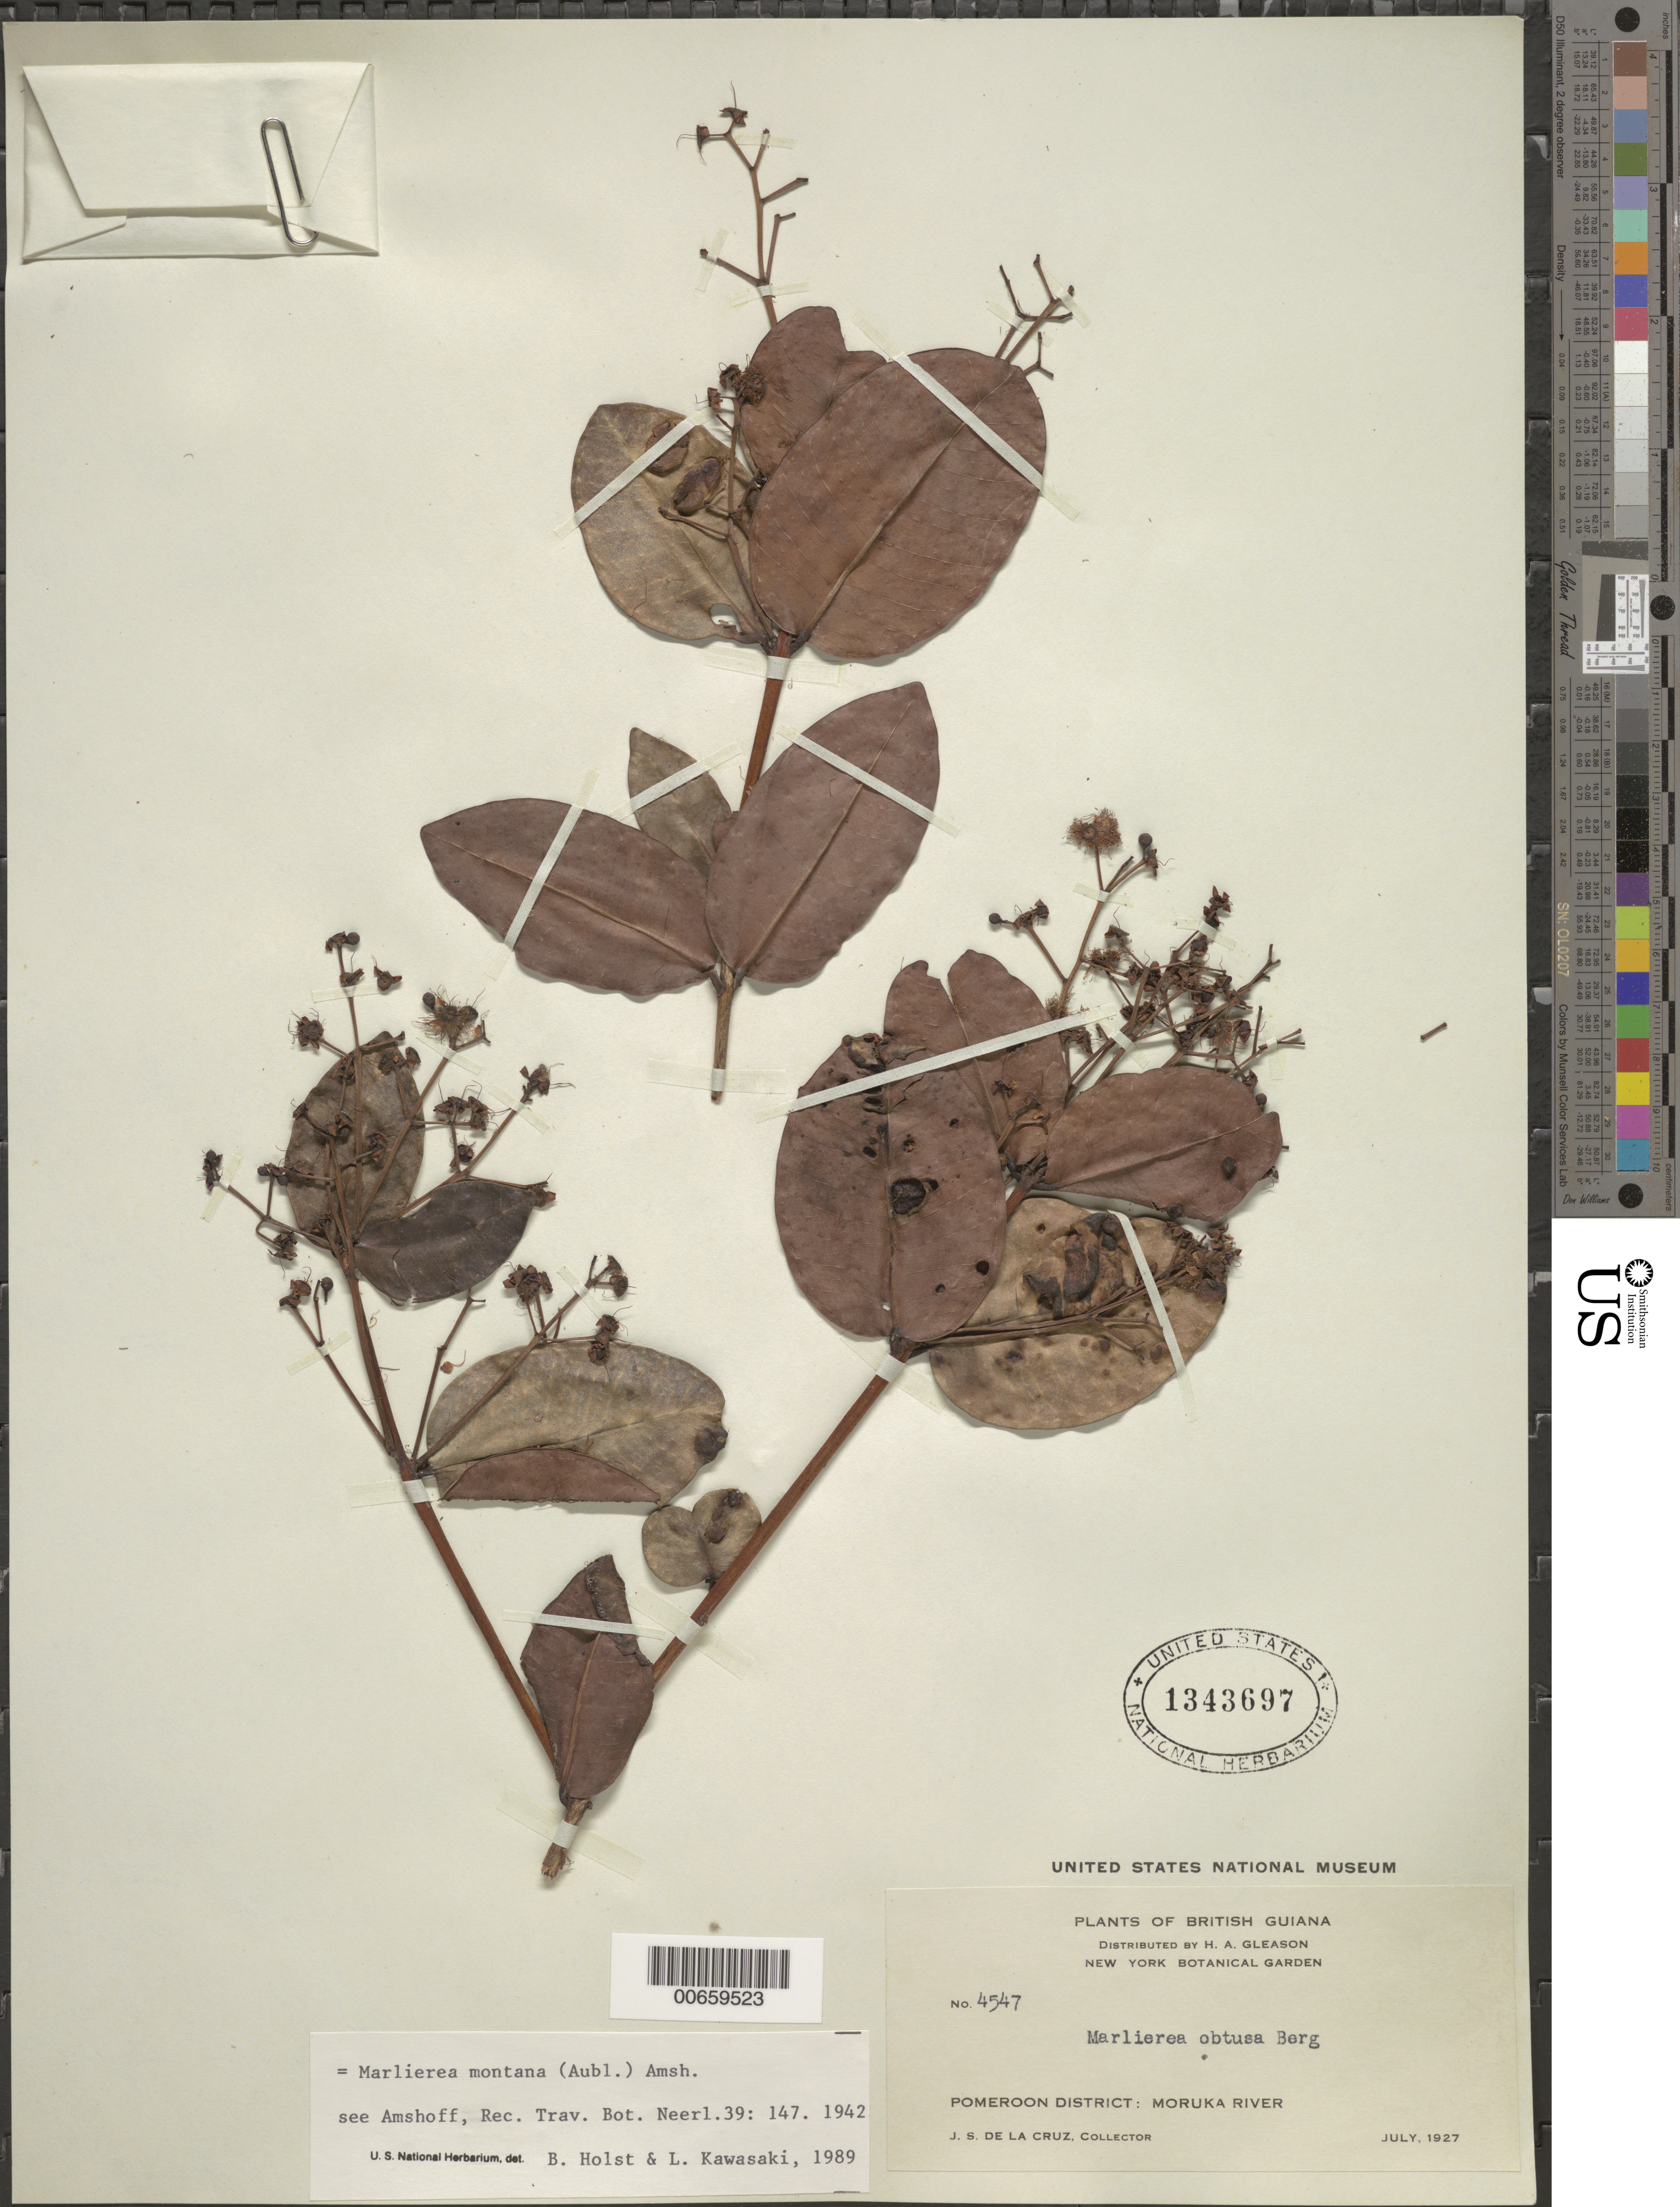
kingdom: Plantae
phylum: Tracheophyta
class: Magnoliopsida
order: Myrtales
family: Myrtaceae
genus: Myrcia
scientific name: Myrcia neomontana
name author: E. Lucas & C.E. Wilson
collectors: J. S. de la Cruz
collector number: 4547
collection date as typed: Jul-27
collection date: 1927-07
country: Guyana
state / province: Barima-Waini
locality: Moruka R., Pomeroon Dist.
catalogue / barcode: US 1343697